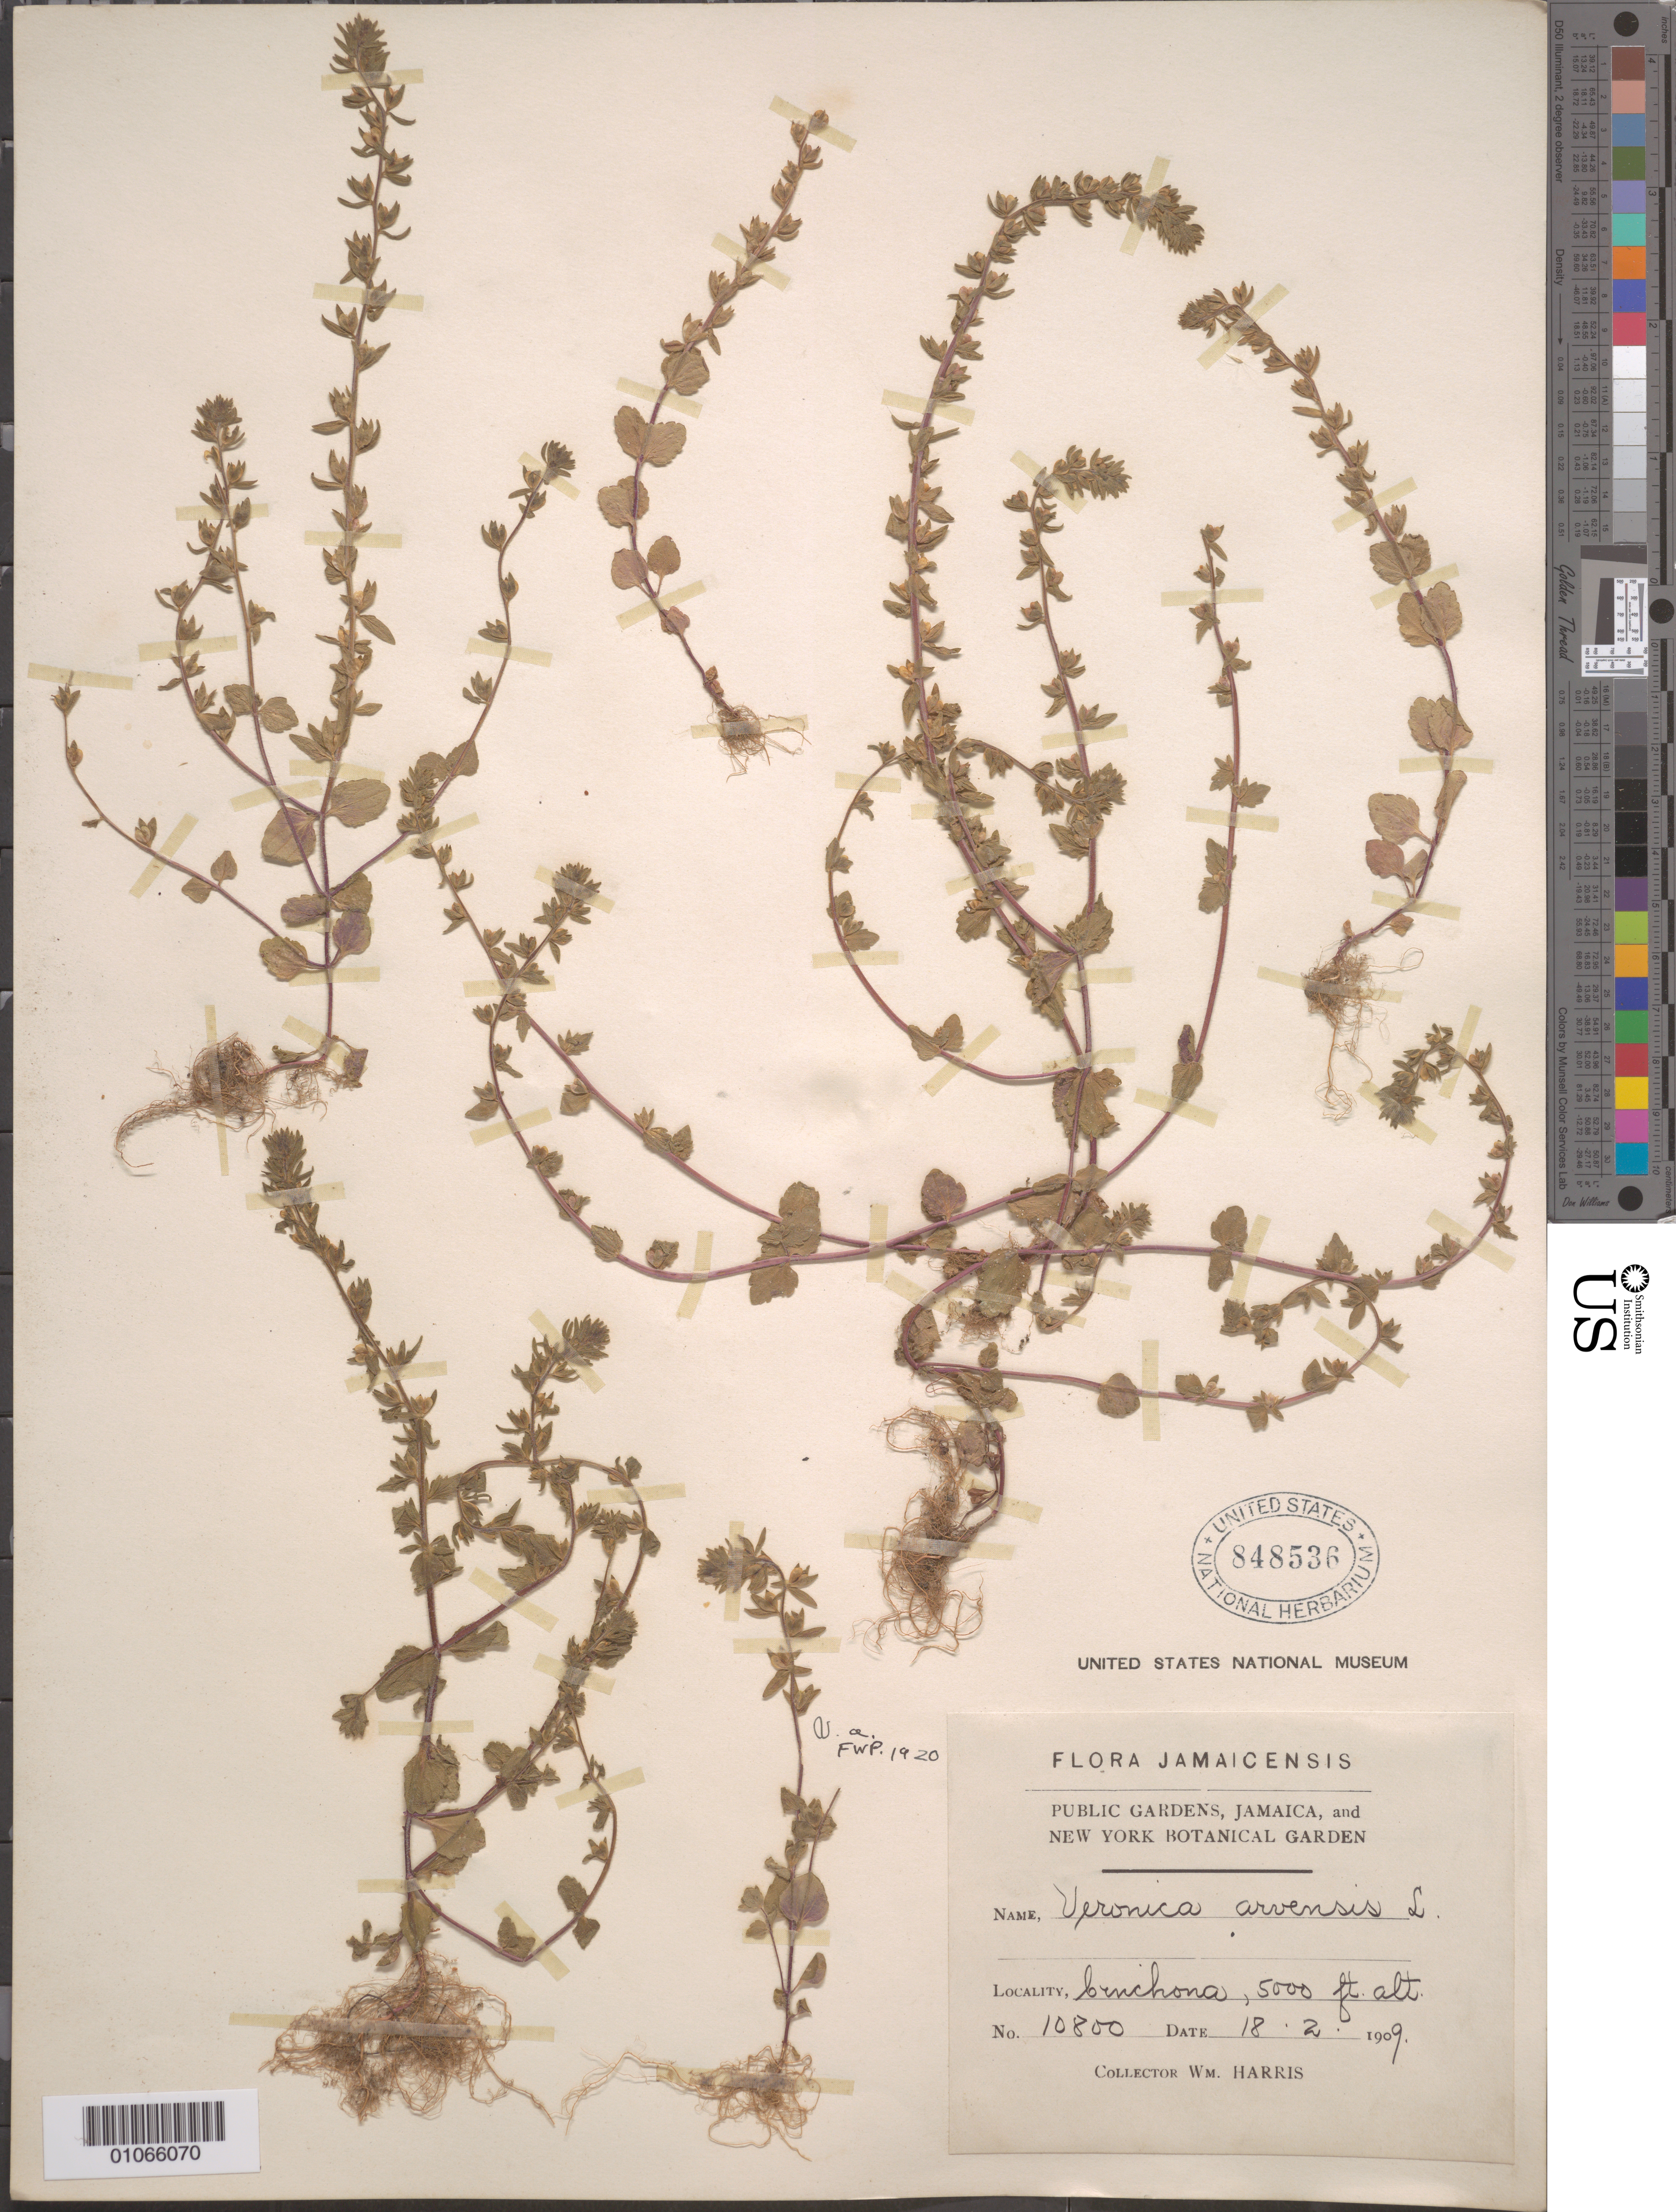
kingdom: Plantae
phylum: Tracheophyta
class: Magnoliopsida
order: Lamiales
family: Plantaginaceae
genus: Veronica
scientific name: Veronica arvensis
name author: L.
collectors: W. Harris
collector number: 10800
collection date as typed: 18 Feb 1909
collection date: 1909-02-18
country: Jamaica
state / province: Saint Andrew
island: Jamaica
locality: Cinchona.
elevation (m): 1524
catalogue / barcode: US 848536